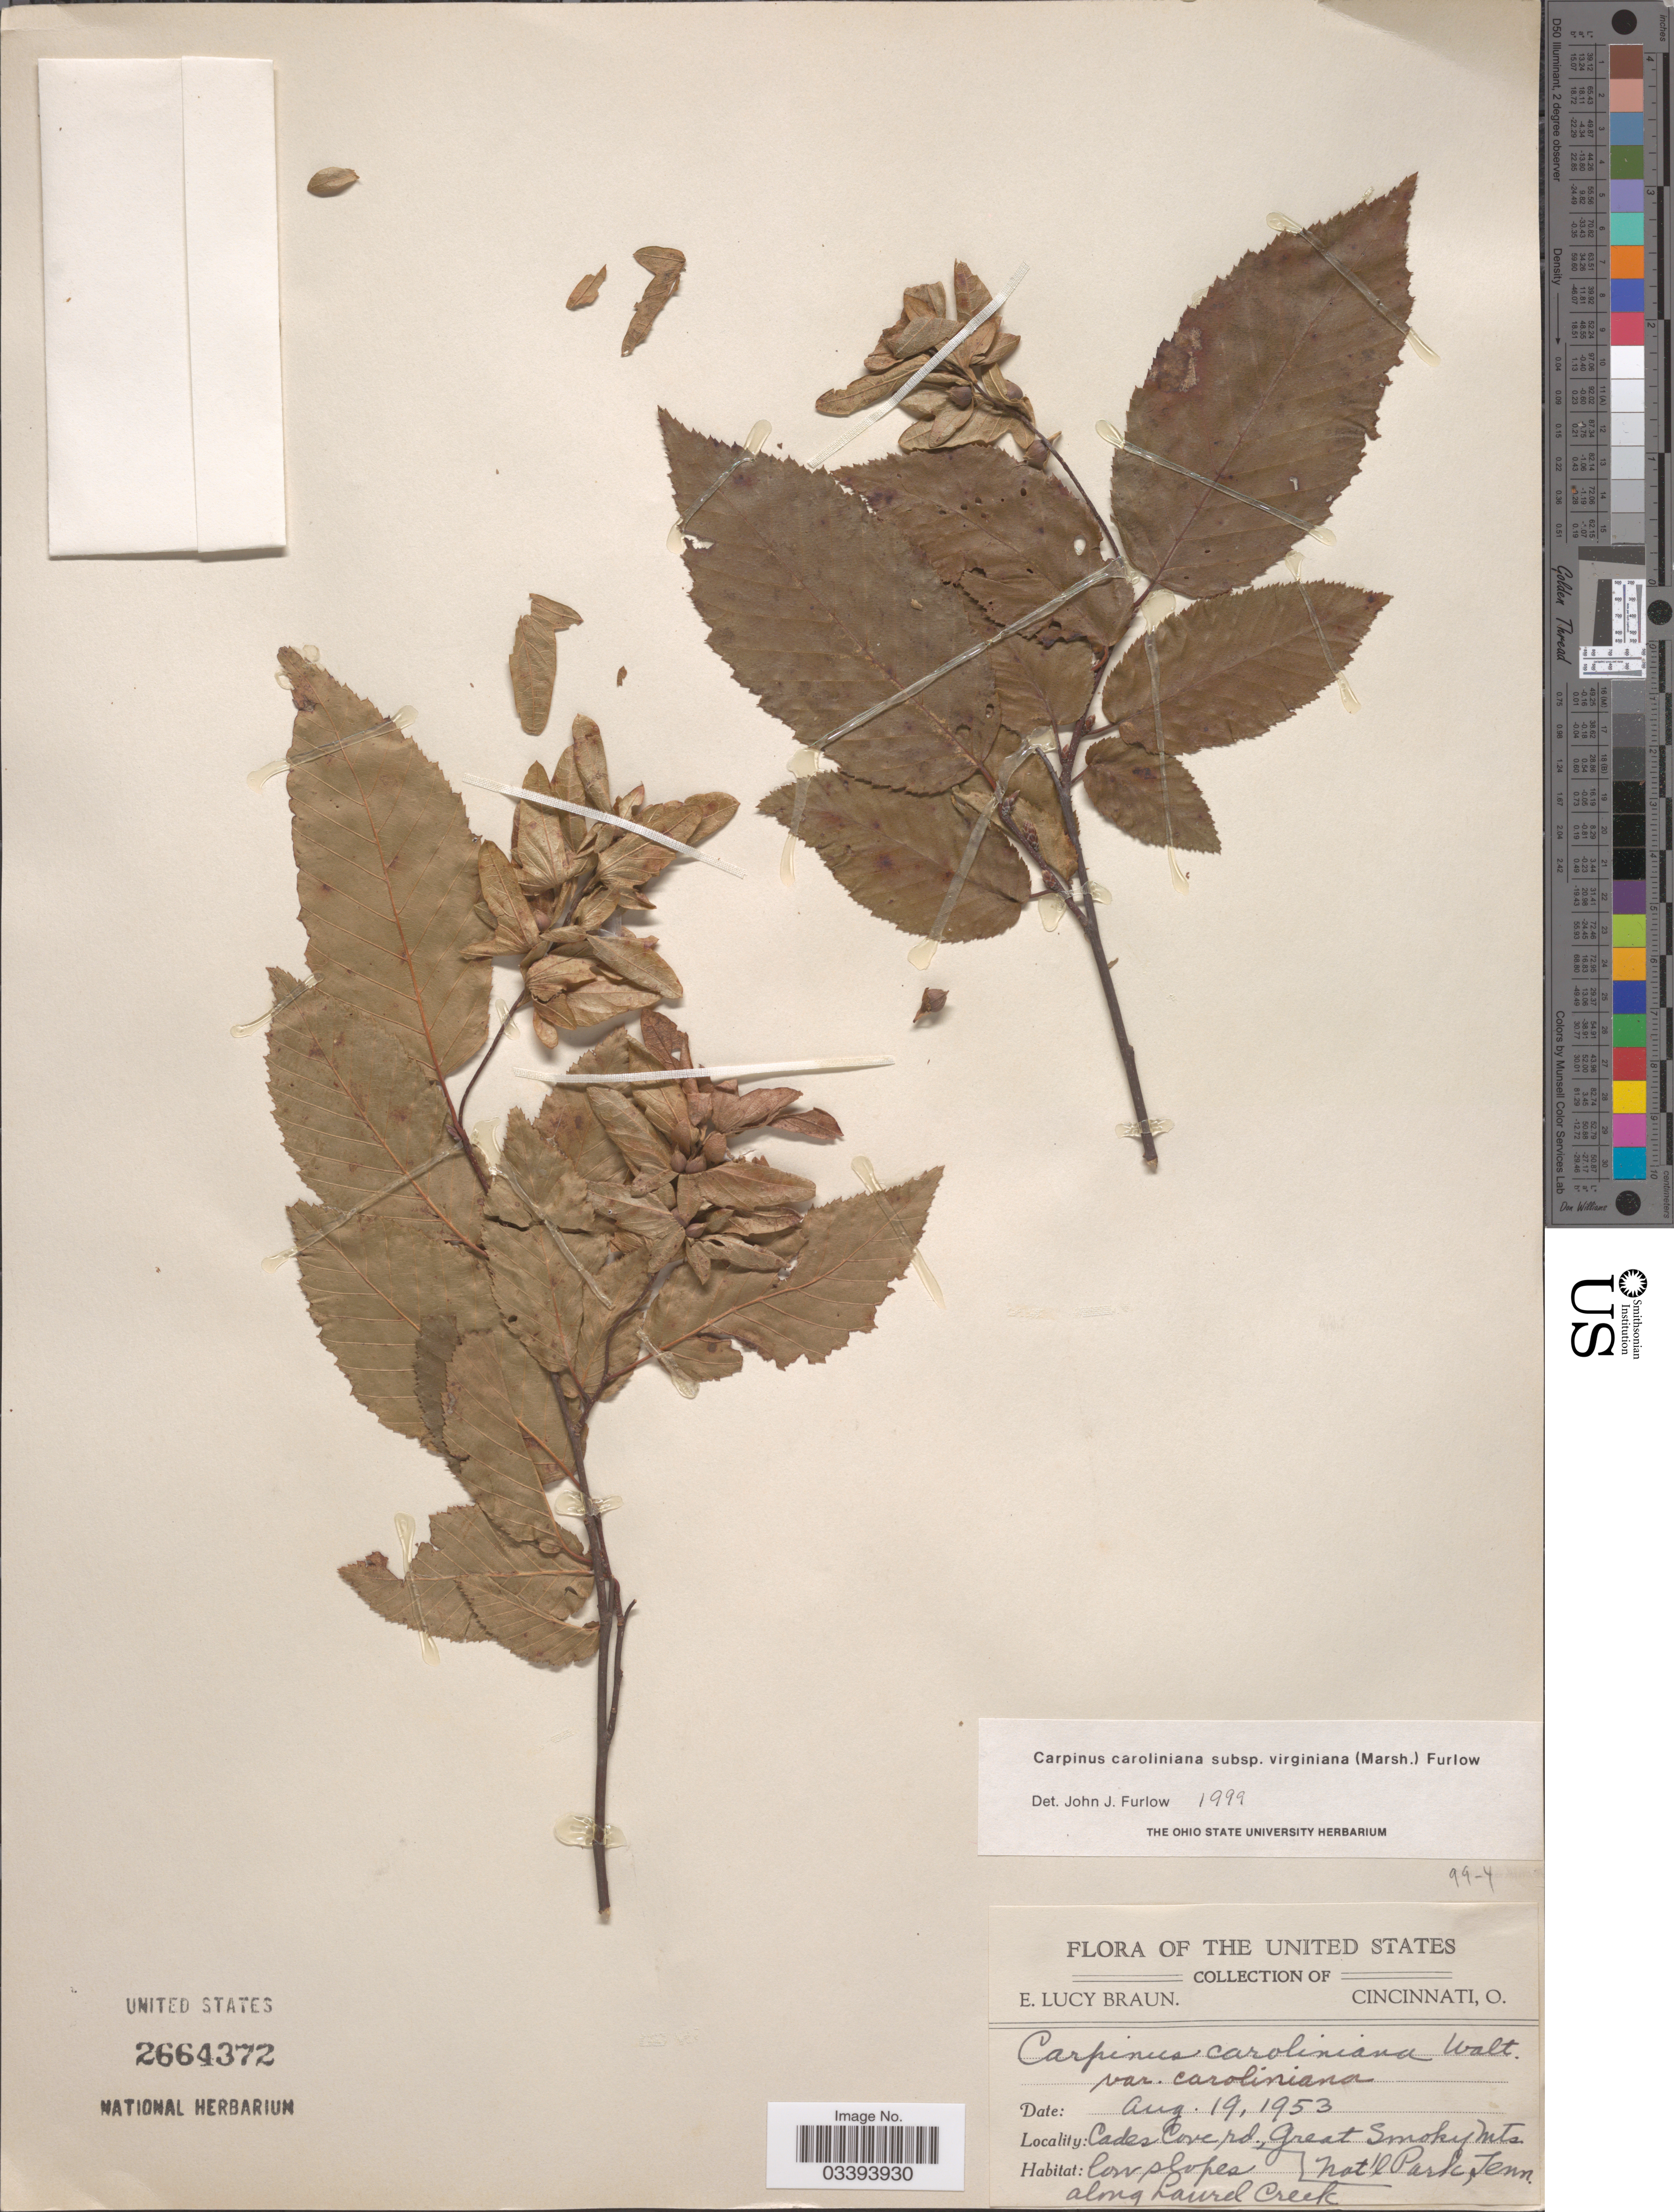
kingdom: Plantae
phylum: Tracheophyta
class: Magnoliopsida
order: Fagales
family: Betulaceae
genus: Carpinus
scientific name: Carpinus caroliniana subsp. virginiana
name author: (Marshall) Furlow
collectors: E. L. Braun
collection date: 1953-08-19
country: United States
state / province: Tennessee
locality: Cades Cove rd., Great Smoky Mts. Nat'l Park. Low slopes along Laurel Creek.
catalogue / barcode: US 2664372